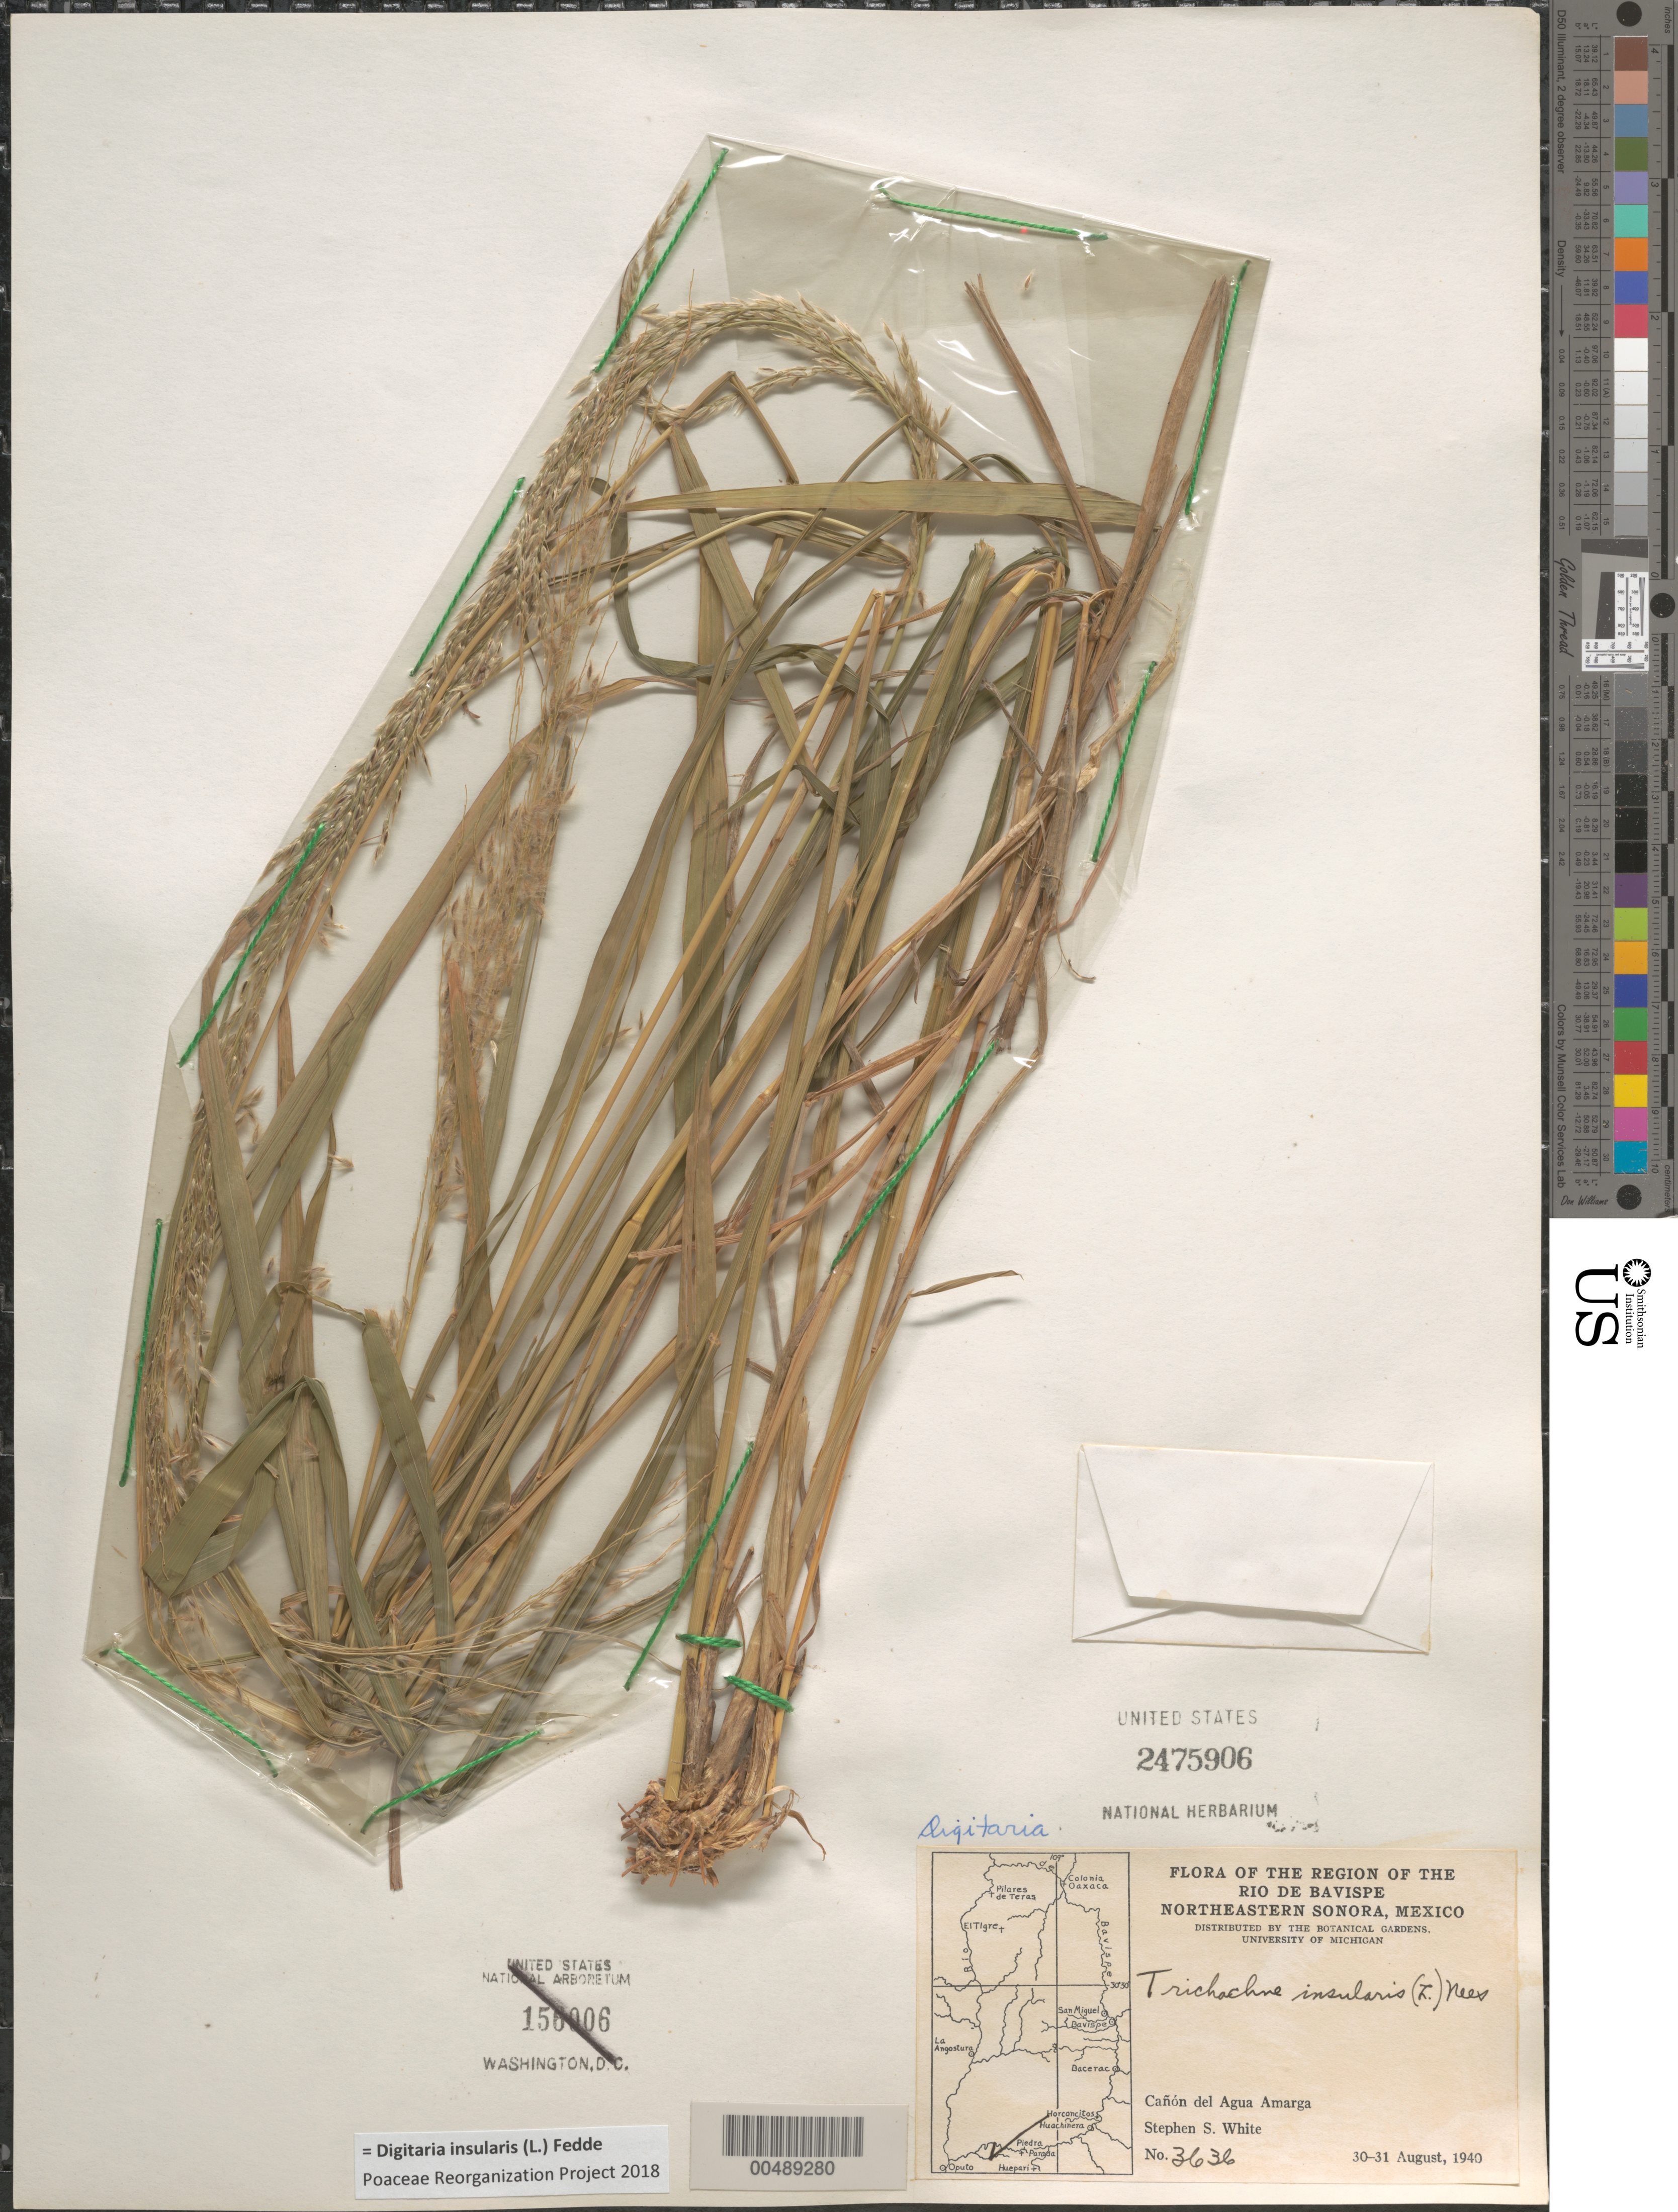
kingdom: Plantae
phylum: Tracheophyta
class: Liliopsida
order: Poales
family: Poaceae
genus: Digitaria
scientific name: Digitaria insularis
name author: (L.) Fedde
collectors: S. S. White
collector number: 3636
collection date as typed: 30 Aug 1940 to 31 Aug 1940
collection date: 1940-08-30/1940-08-31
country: Mexico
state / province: Sonora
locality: Region of the Rio de Bavispe, NE Sonora, Cañón del Agua Amarga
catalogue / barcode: US 2475906